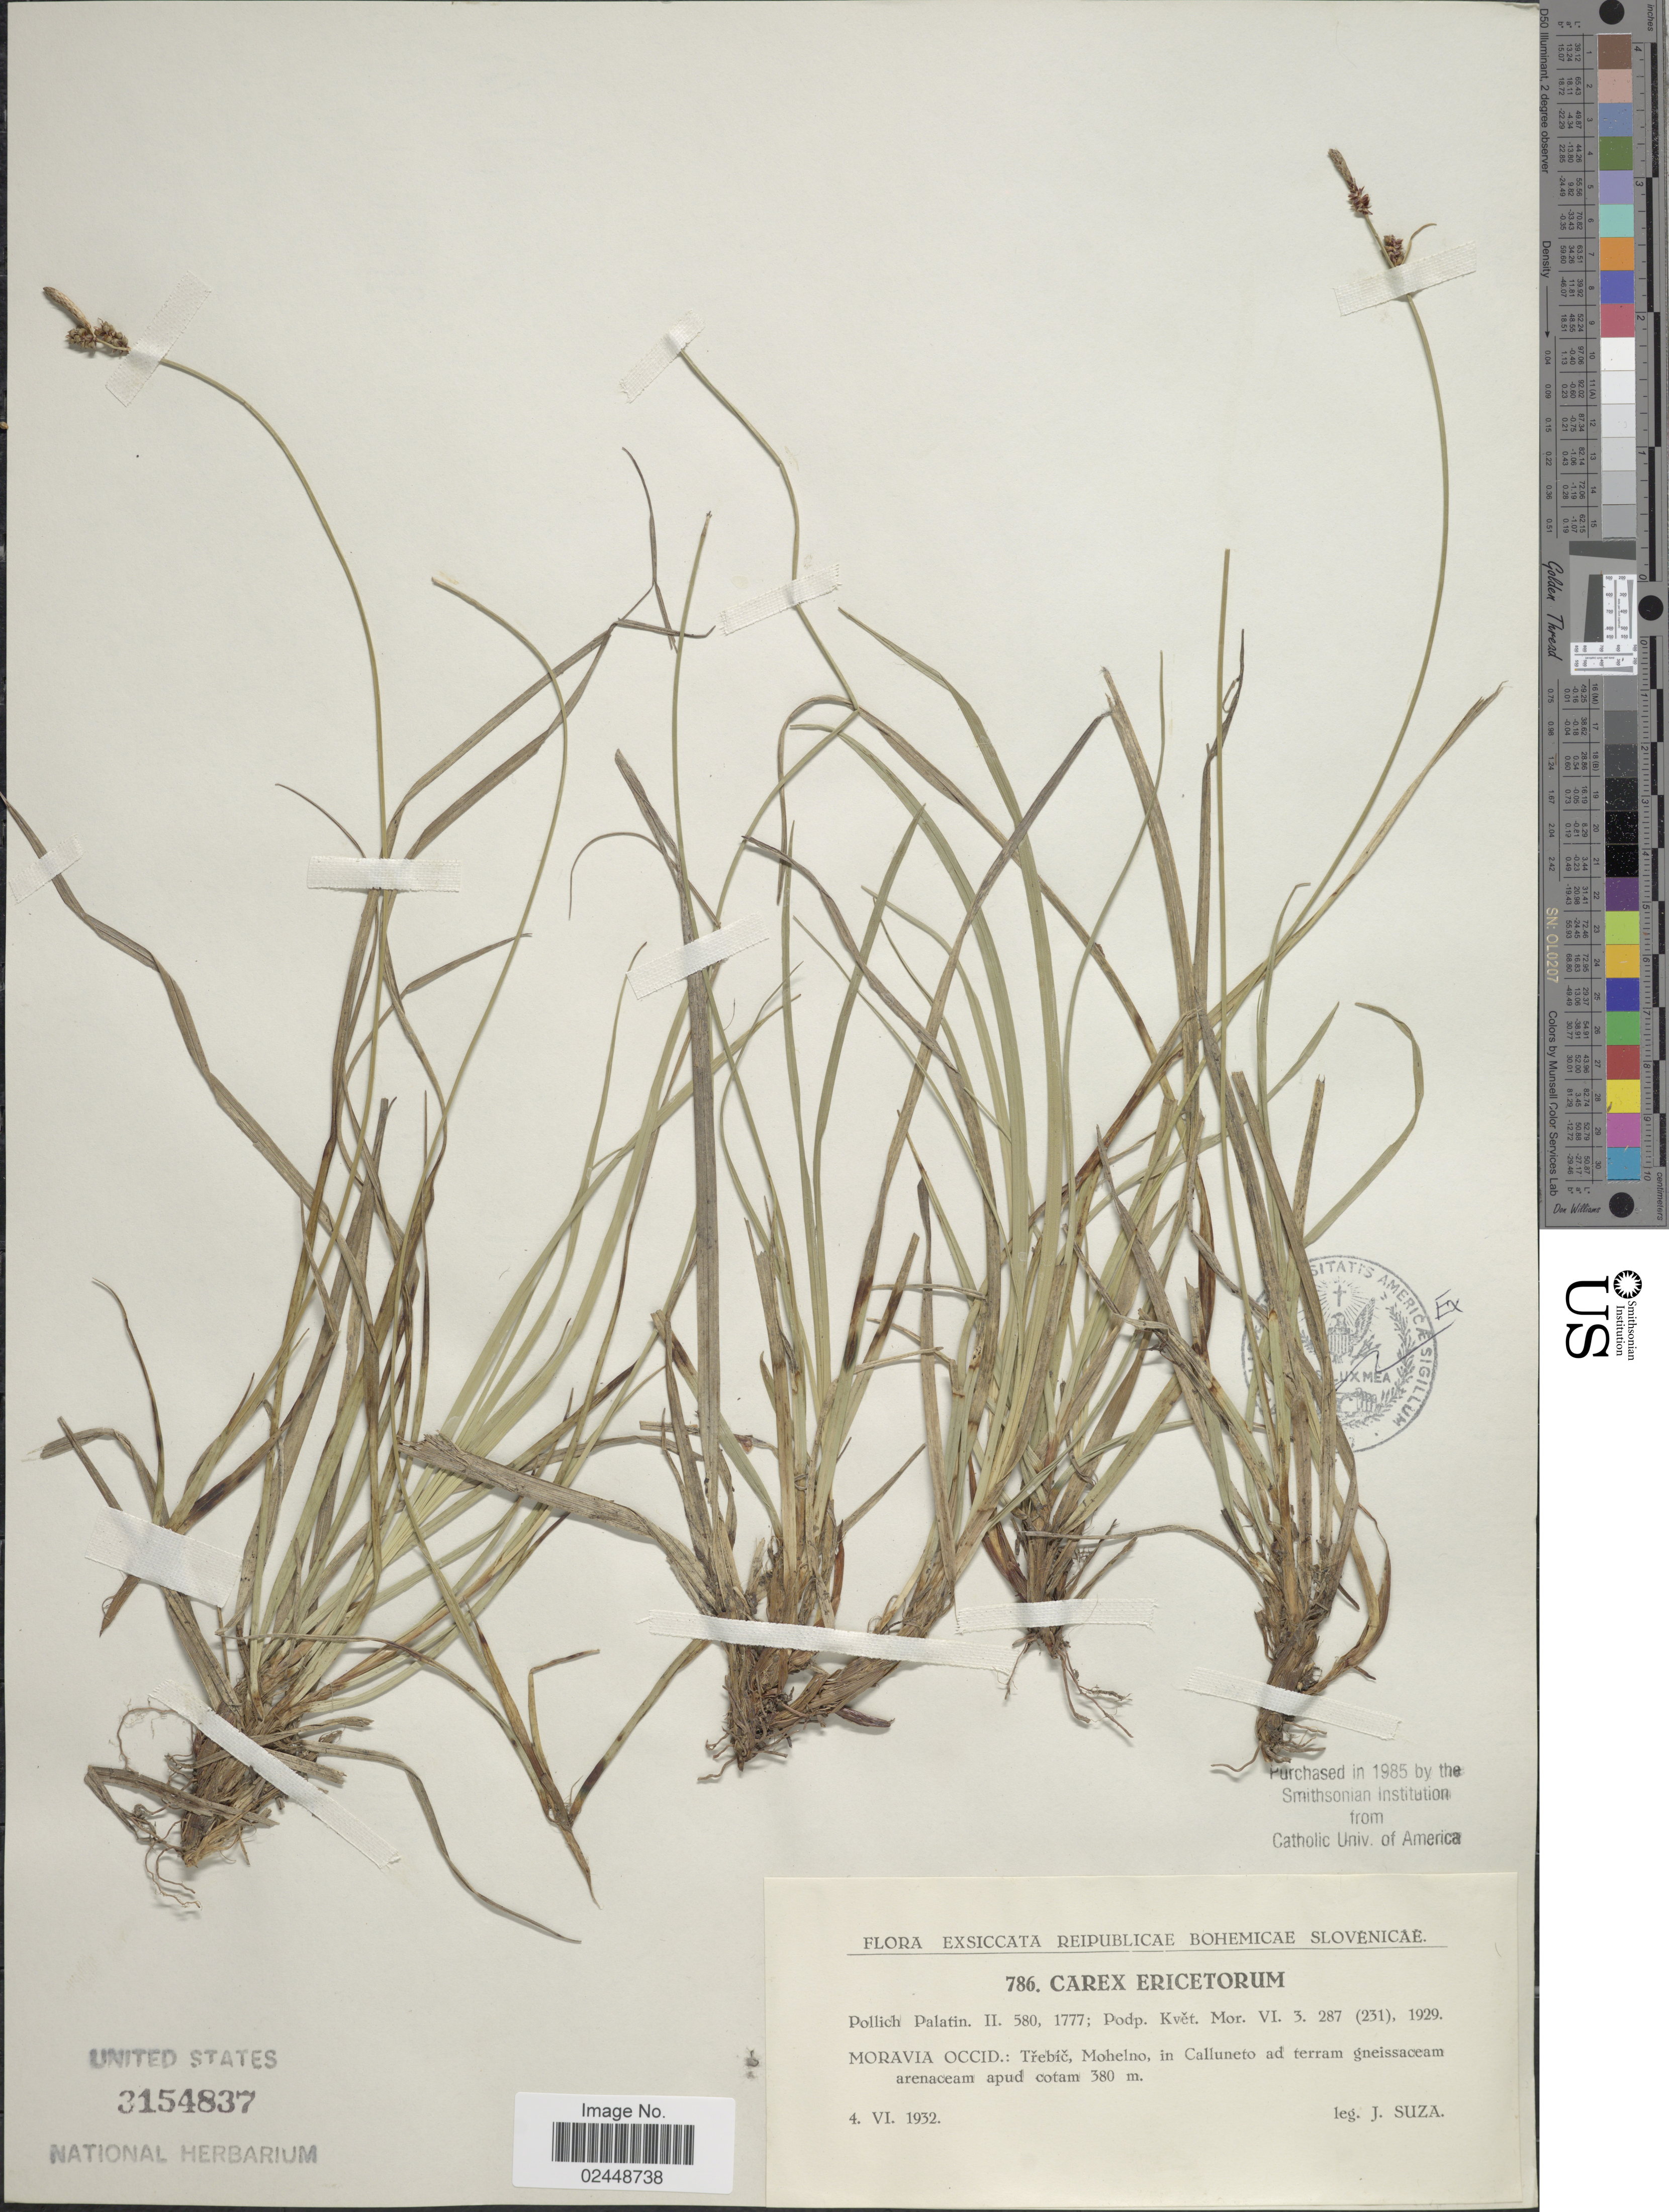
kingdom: Plantae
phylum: Tracheophyta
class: Liliopsida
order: Poales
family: Cyperaceae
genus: Carex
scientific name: Carex ericetorum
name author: Pollich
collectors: J. Suza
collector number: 786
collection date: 1932-06-04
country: Czechia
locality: Moravia Occid:Trebic, Mohelno, In Calluneto ad terram gneissaceam arenaceam apud cotam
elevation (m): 380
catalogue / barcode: US 3154837